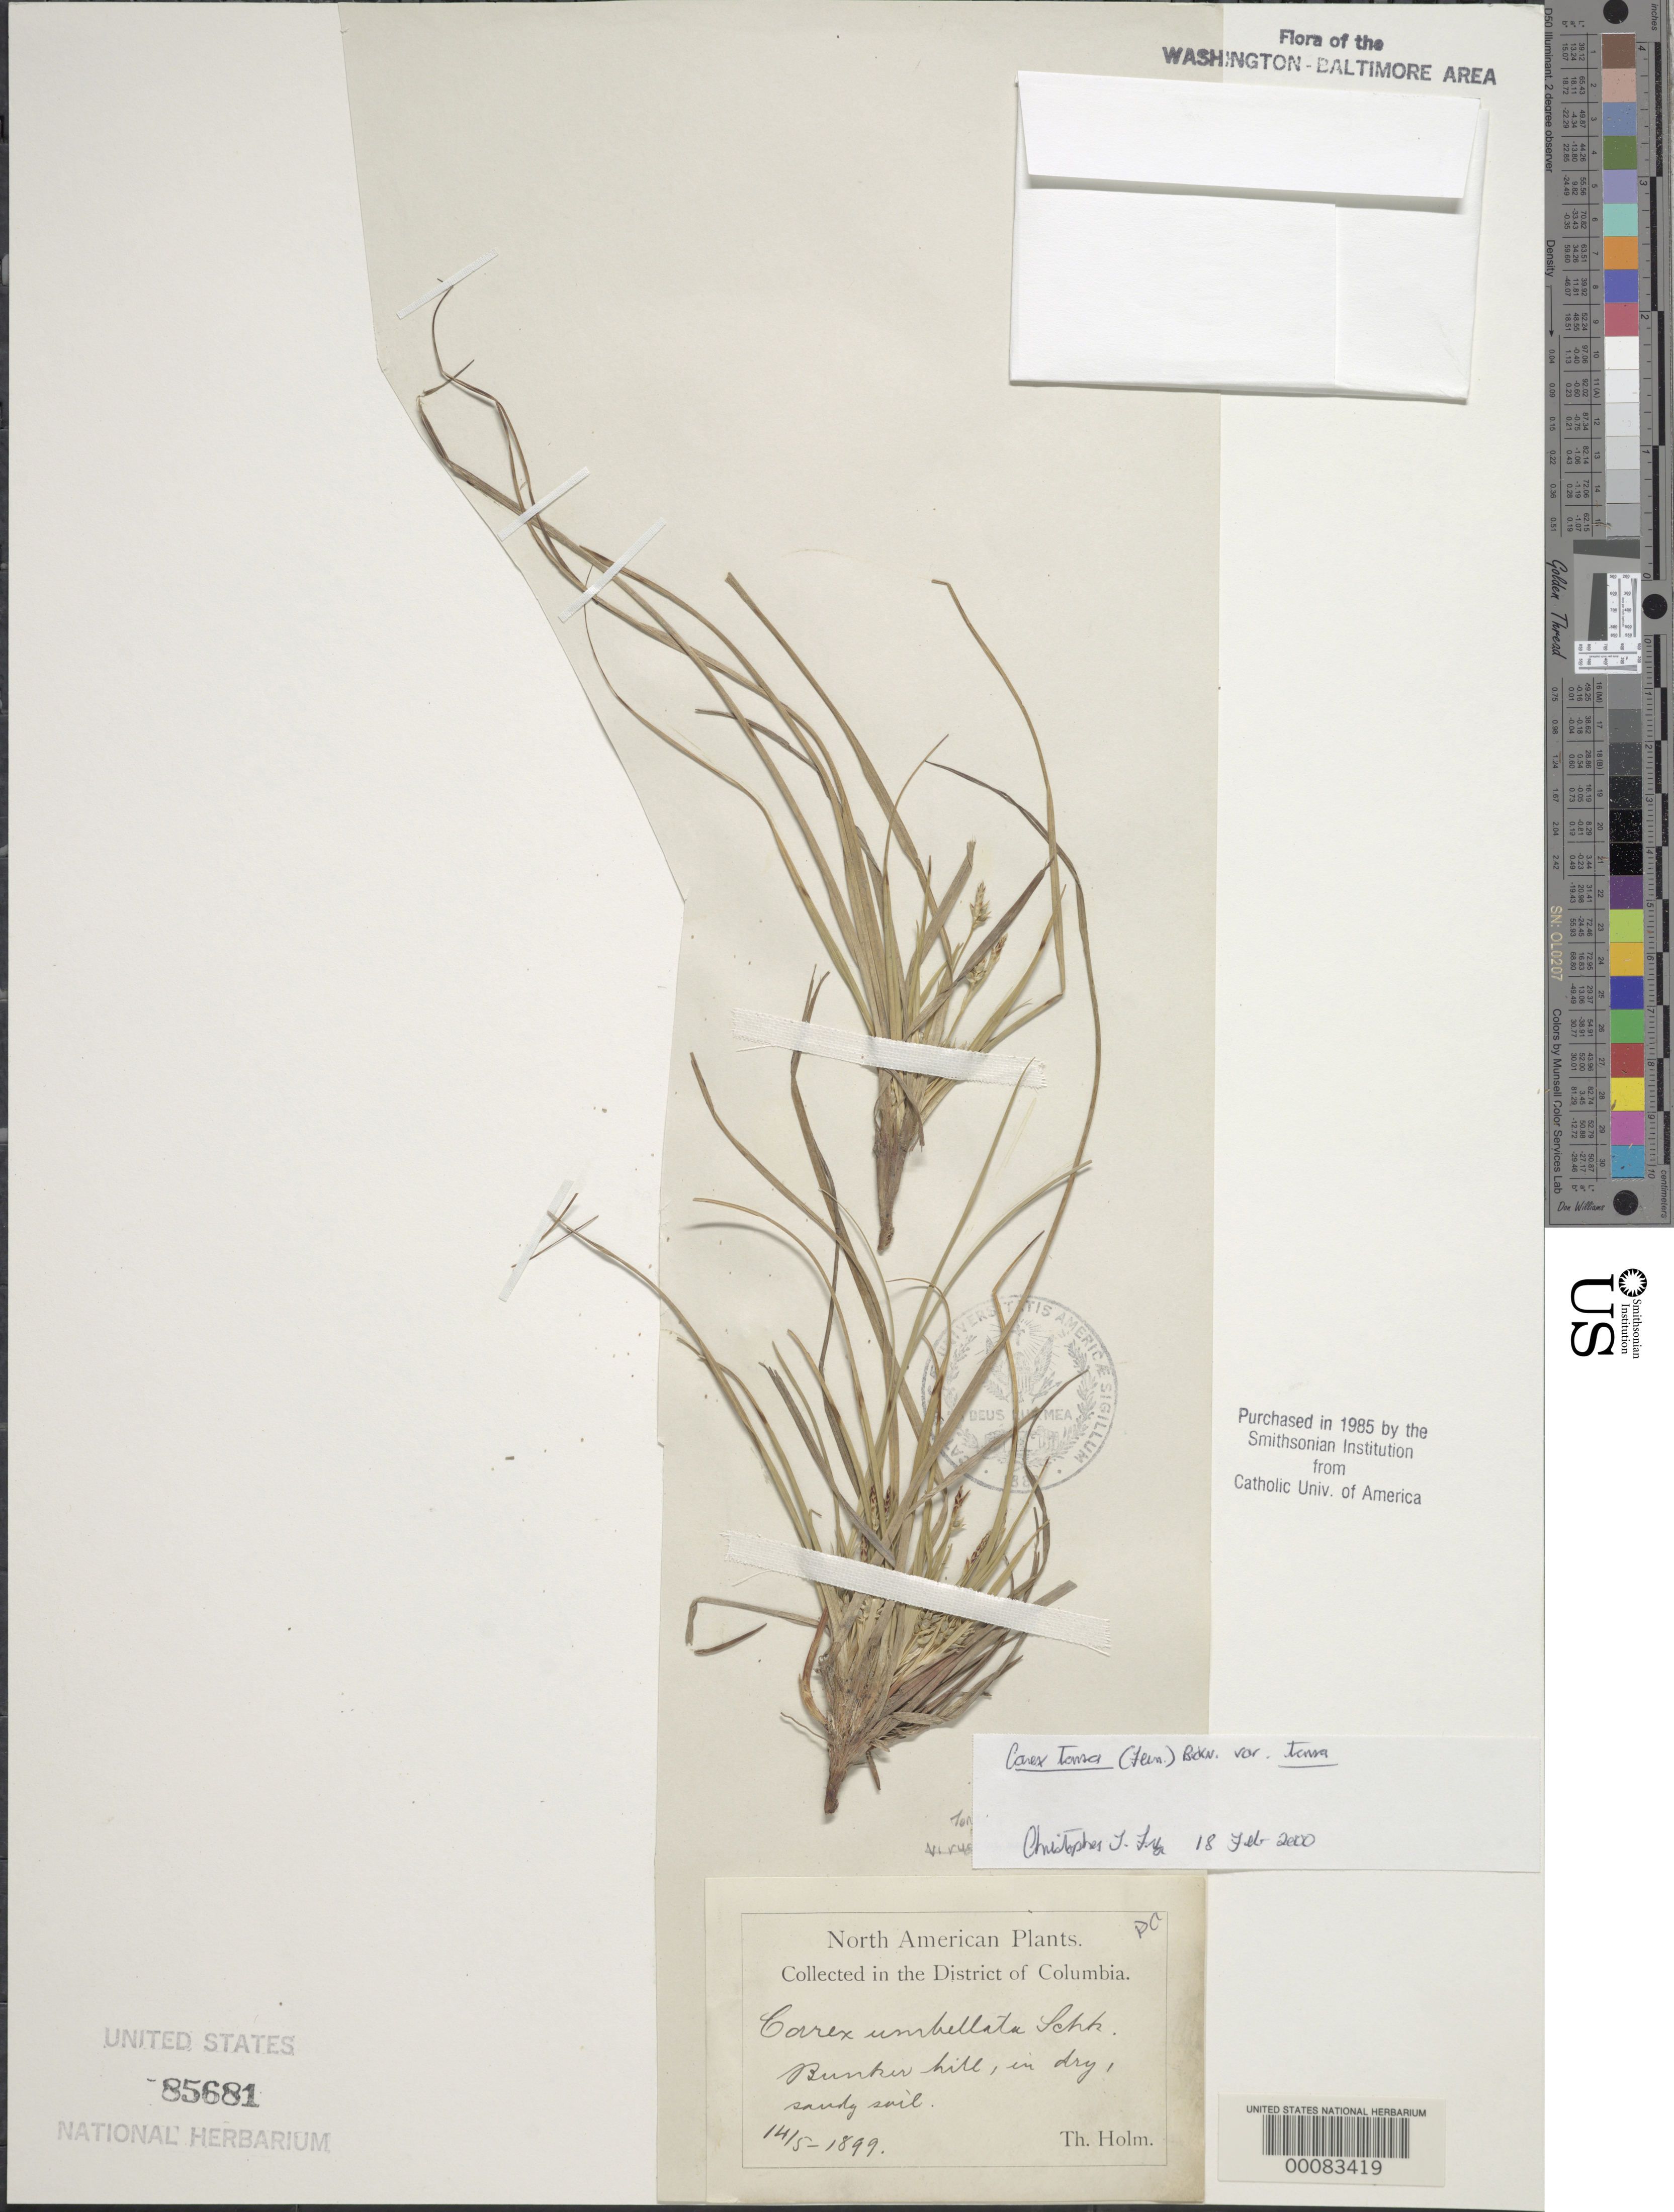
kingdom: Plantae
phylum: Tracheophyta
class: Liliopsida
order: Poales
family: Cyperaceae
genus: Carex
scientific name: Carex tonsa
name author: (Fernald) E.P. Bicknell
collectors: T. Holm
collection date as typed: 14 May 1899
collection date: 1899-05-14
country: United States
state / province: Maryland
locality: Bunker Hill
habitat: Dry sandy soil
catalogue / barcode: US 85681